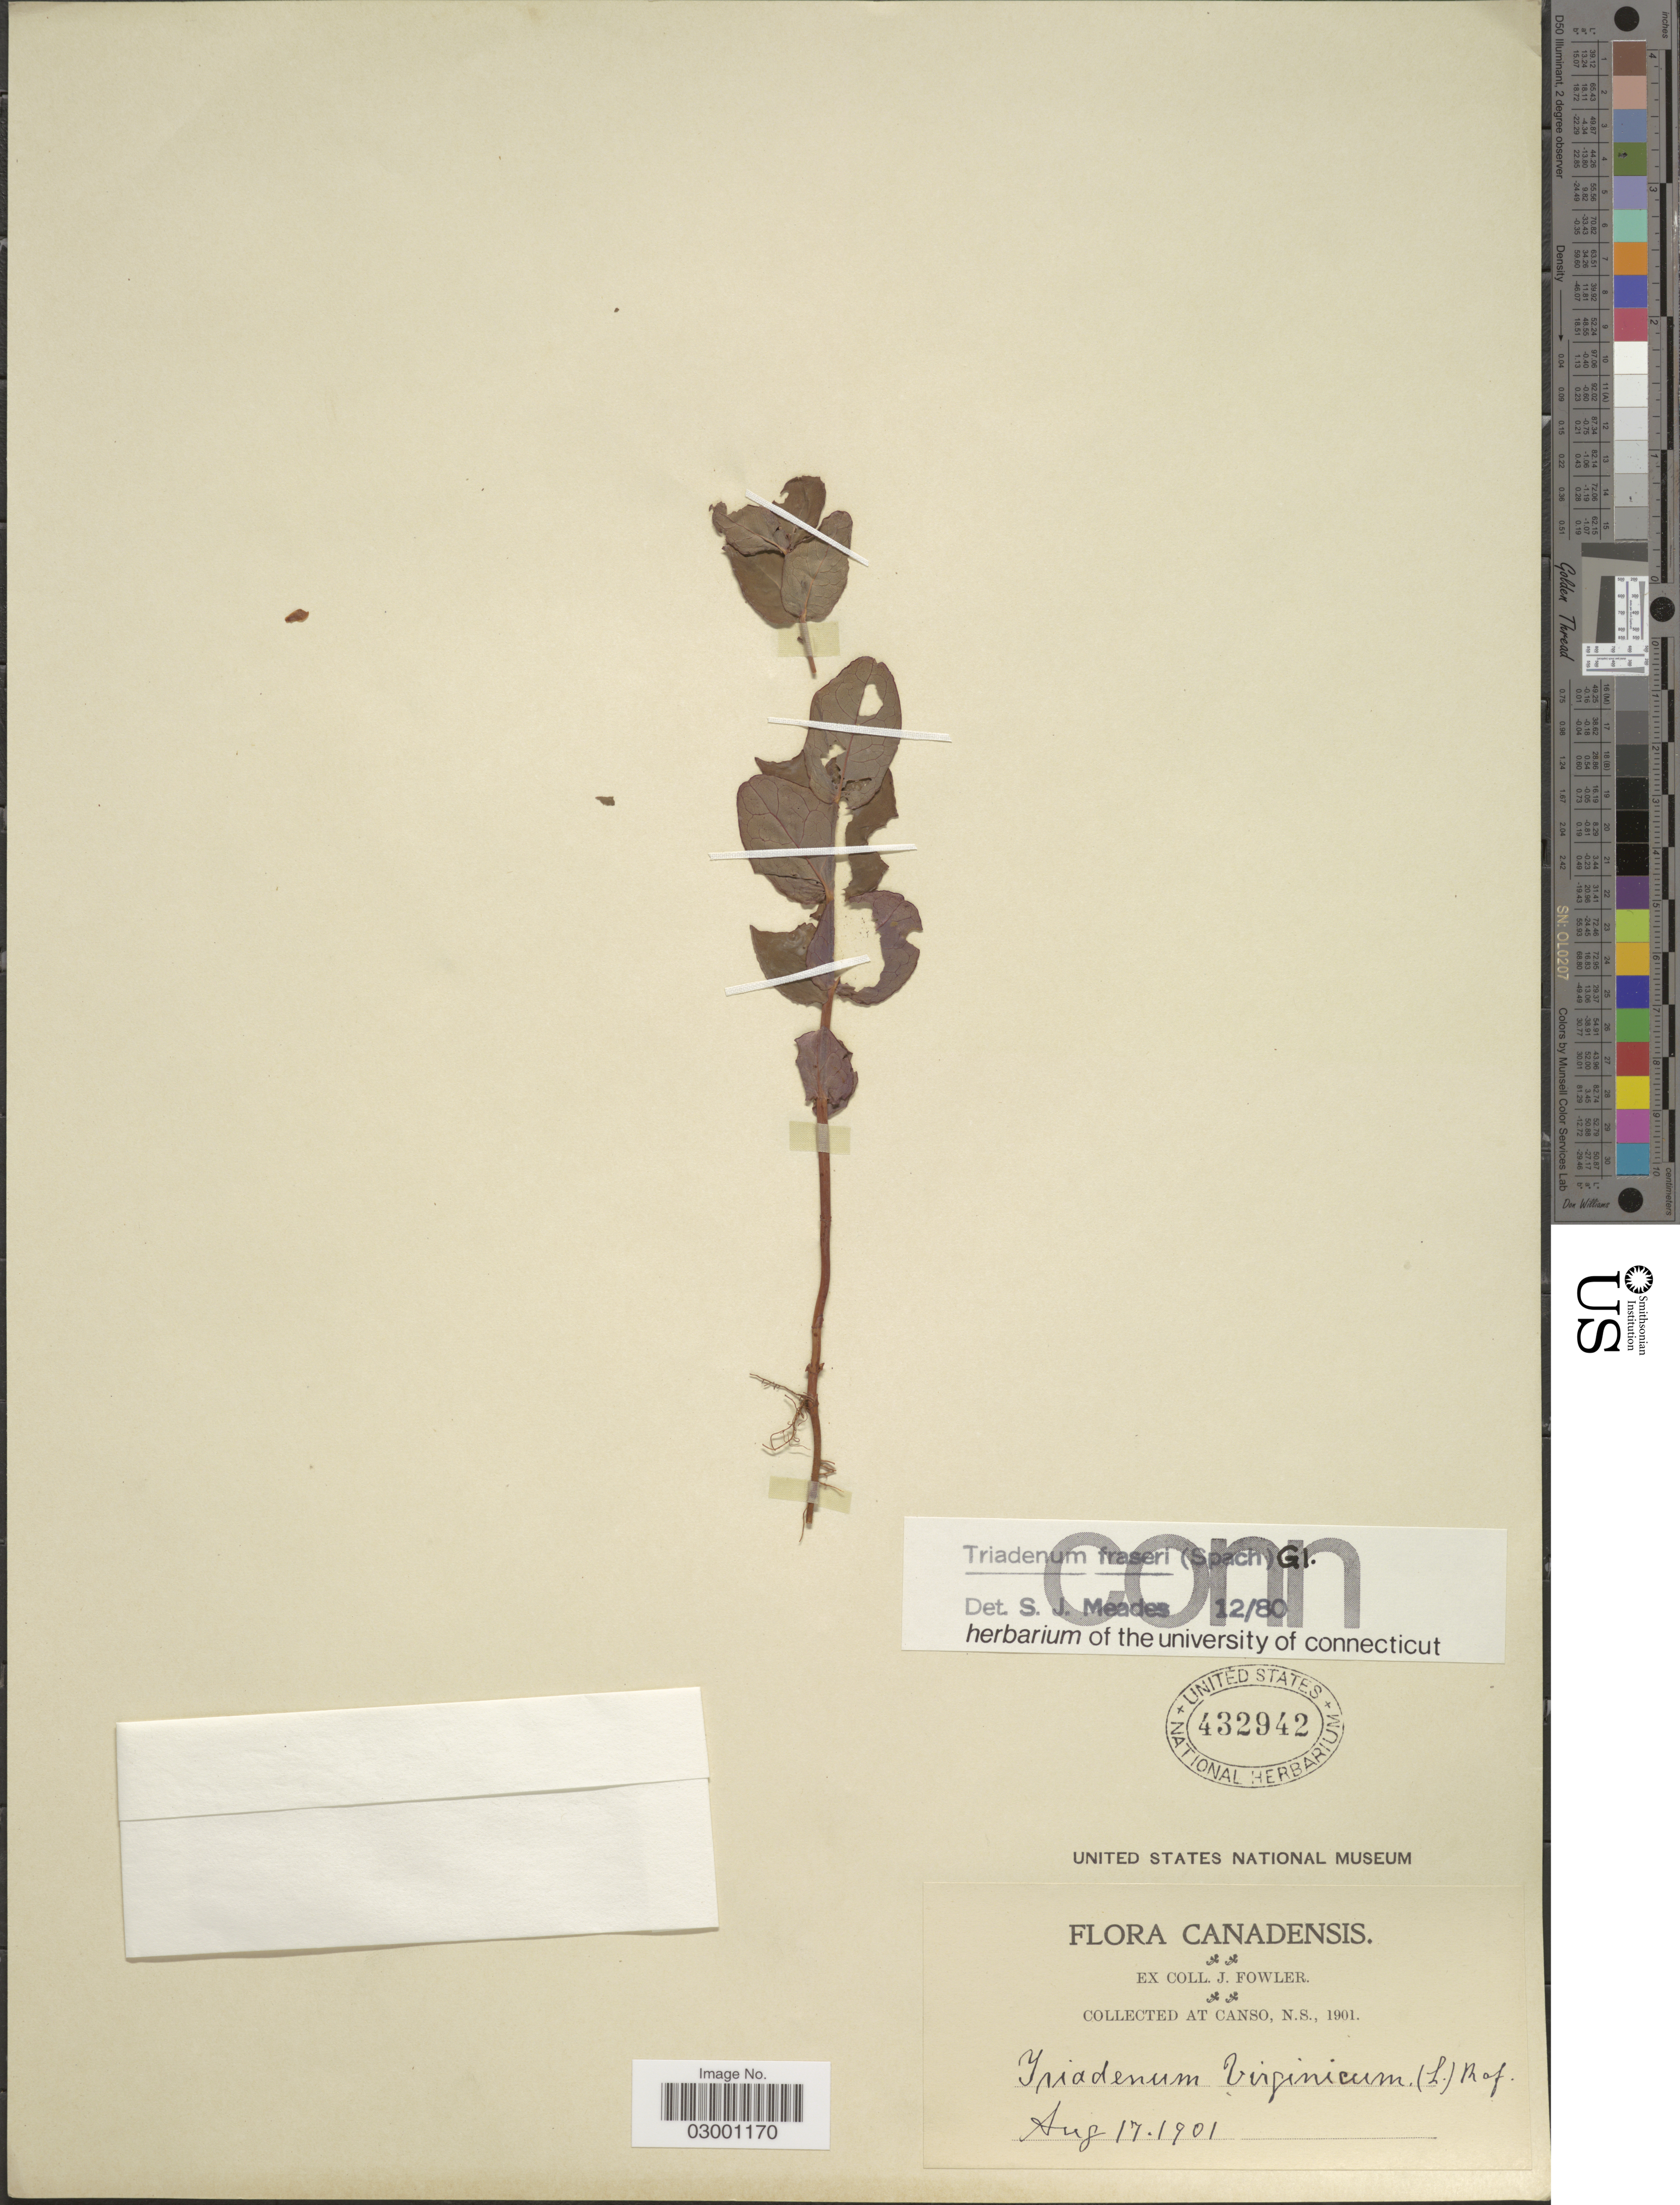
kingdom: Plantae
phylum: Tracheophyta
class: Magnoliopsida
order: Malpighiales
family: Hypericaceae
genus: Hypericum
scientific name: Hypericum fraseri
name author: Steud.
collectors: J. Fowler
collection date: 1901-08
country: Canada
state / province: Nova Scotia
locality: At Canso, N.S.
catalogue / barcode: US 432942